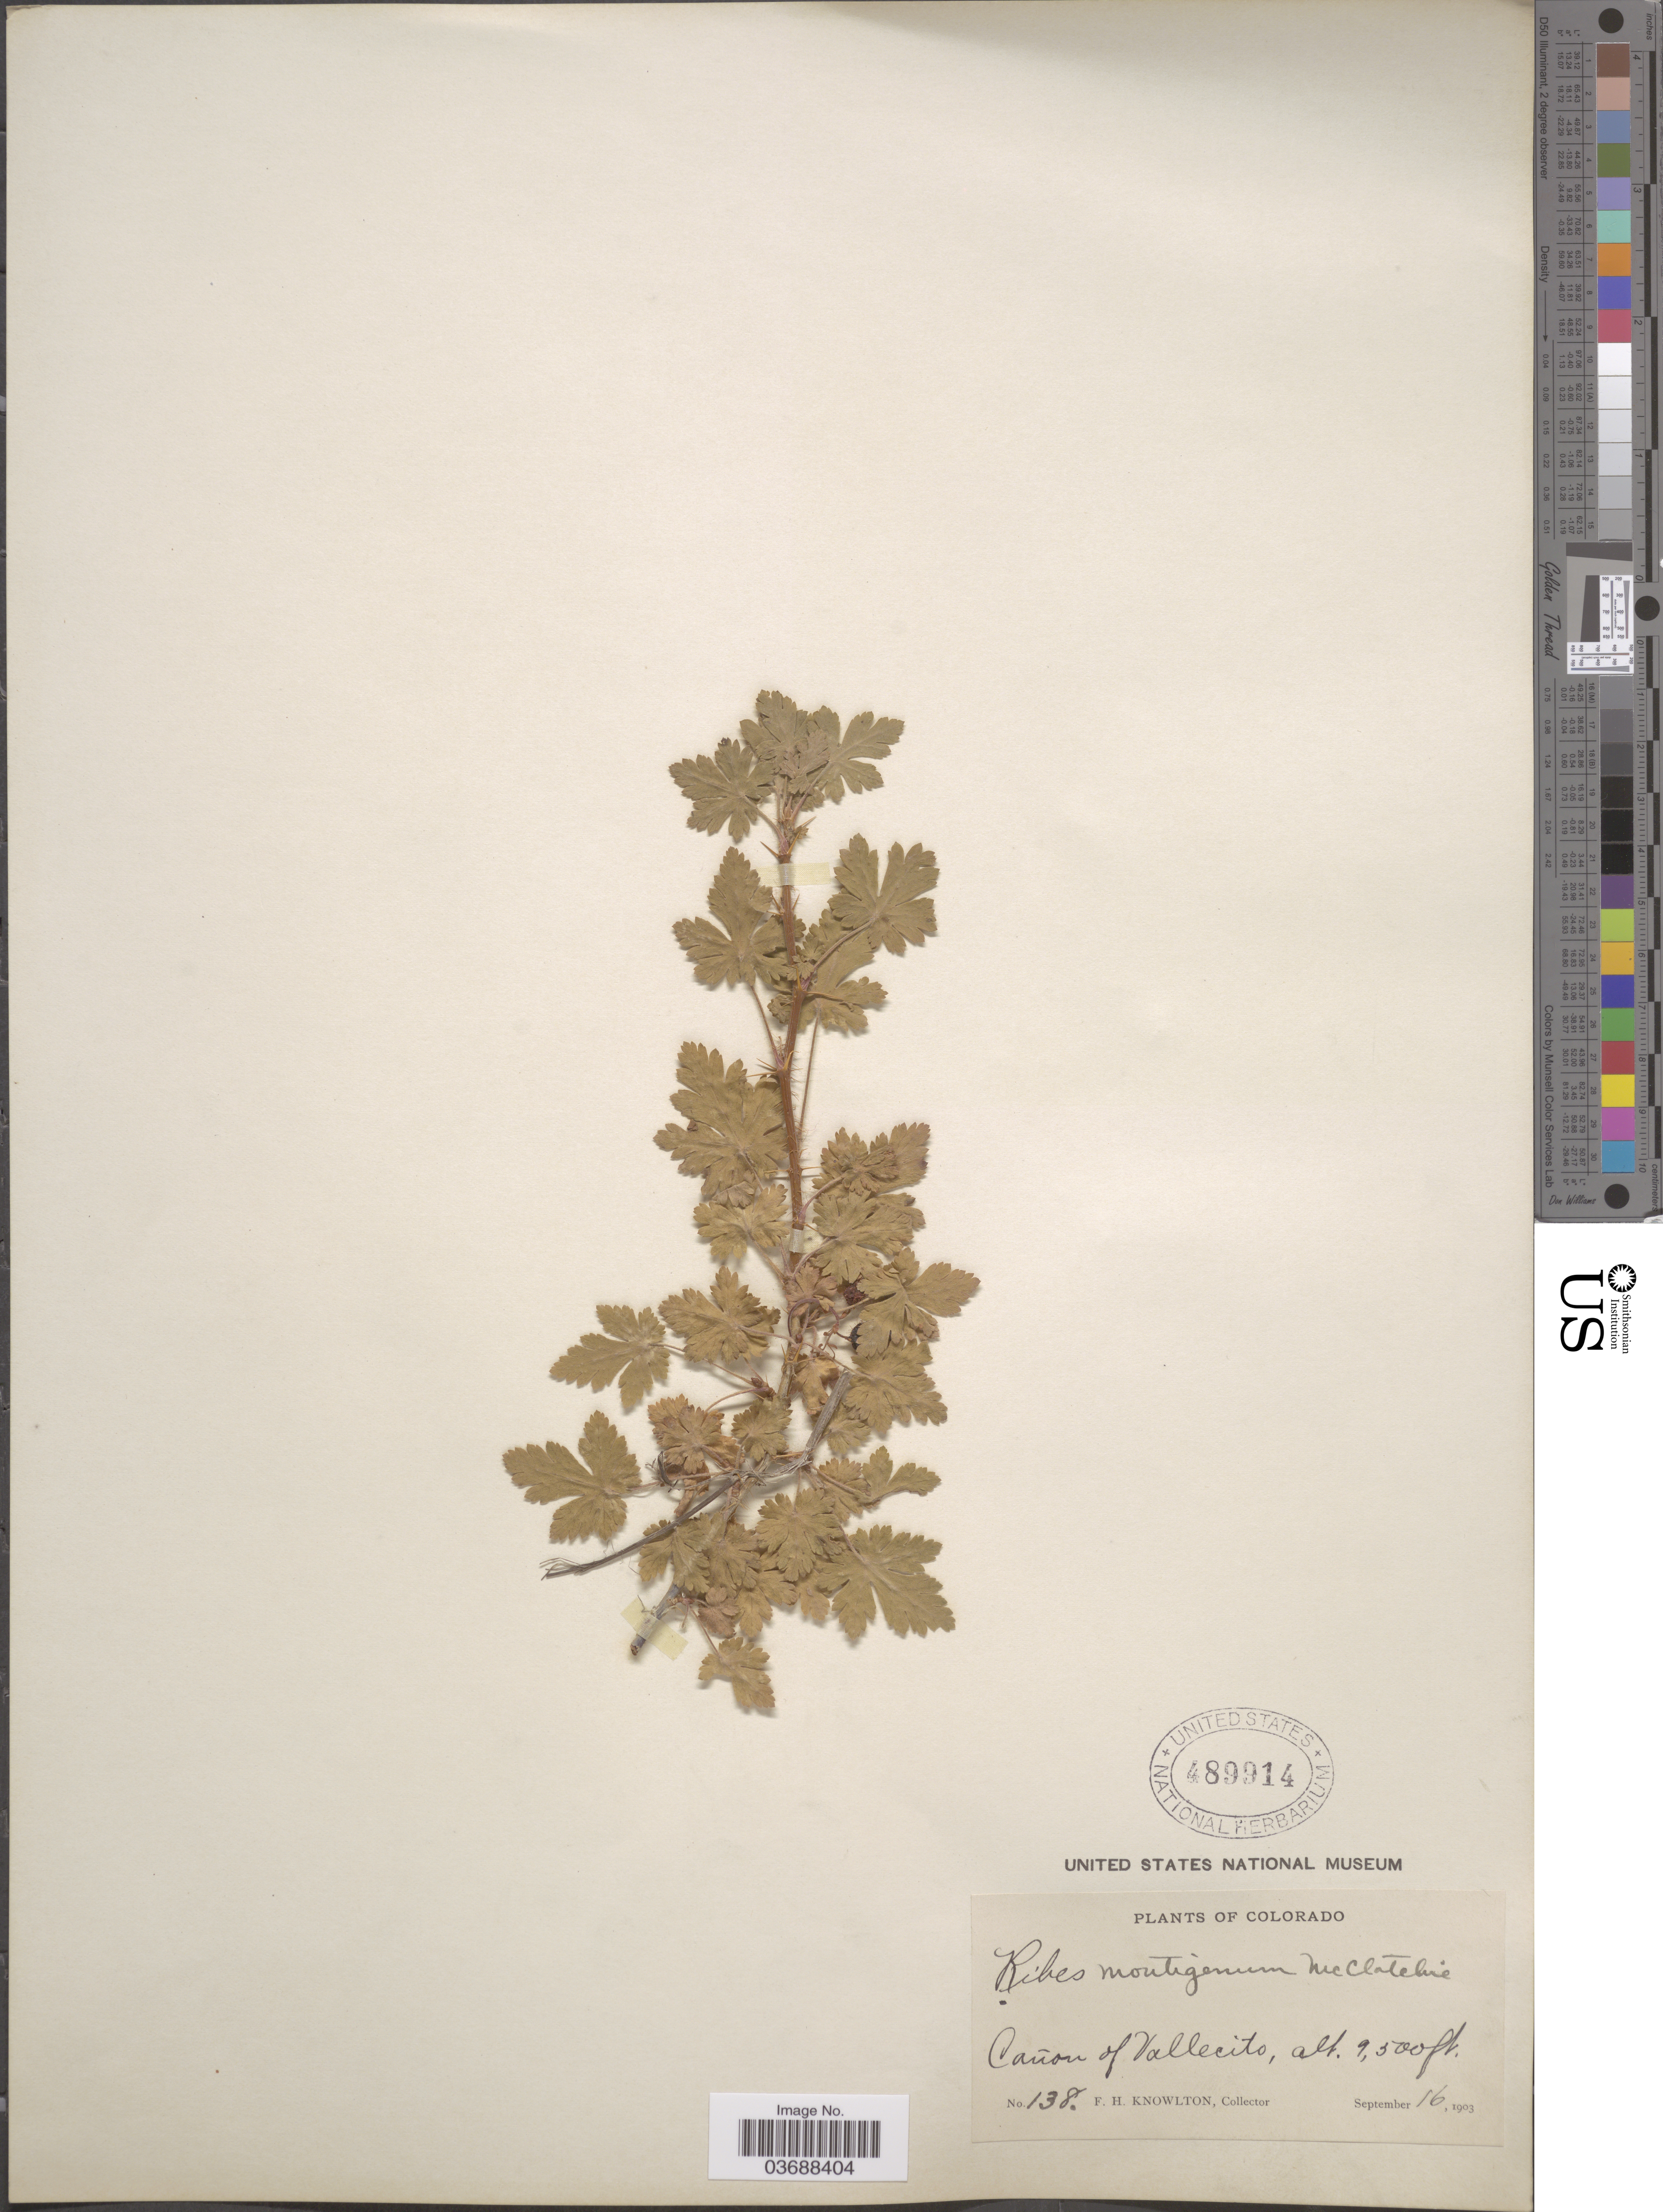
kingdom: Plantae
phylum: Tracheophyta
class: Magnoliopsida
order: Saxifragales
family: Grossulariaceae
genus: Ribes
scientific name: Ribes montigenum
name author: McClatchie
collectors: F. H. Knowlton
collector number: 138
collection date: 1903-09-16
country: United States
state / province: Colorado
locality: Cañon of Vallecito.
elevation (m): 2896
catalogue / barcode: US 489914